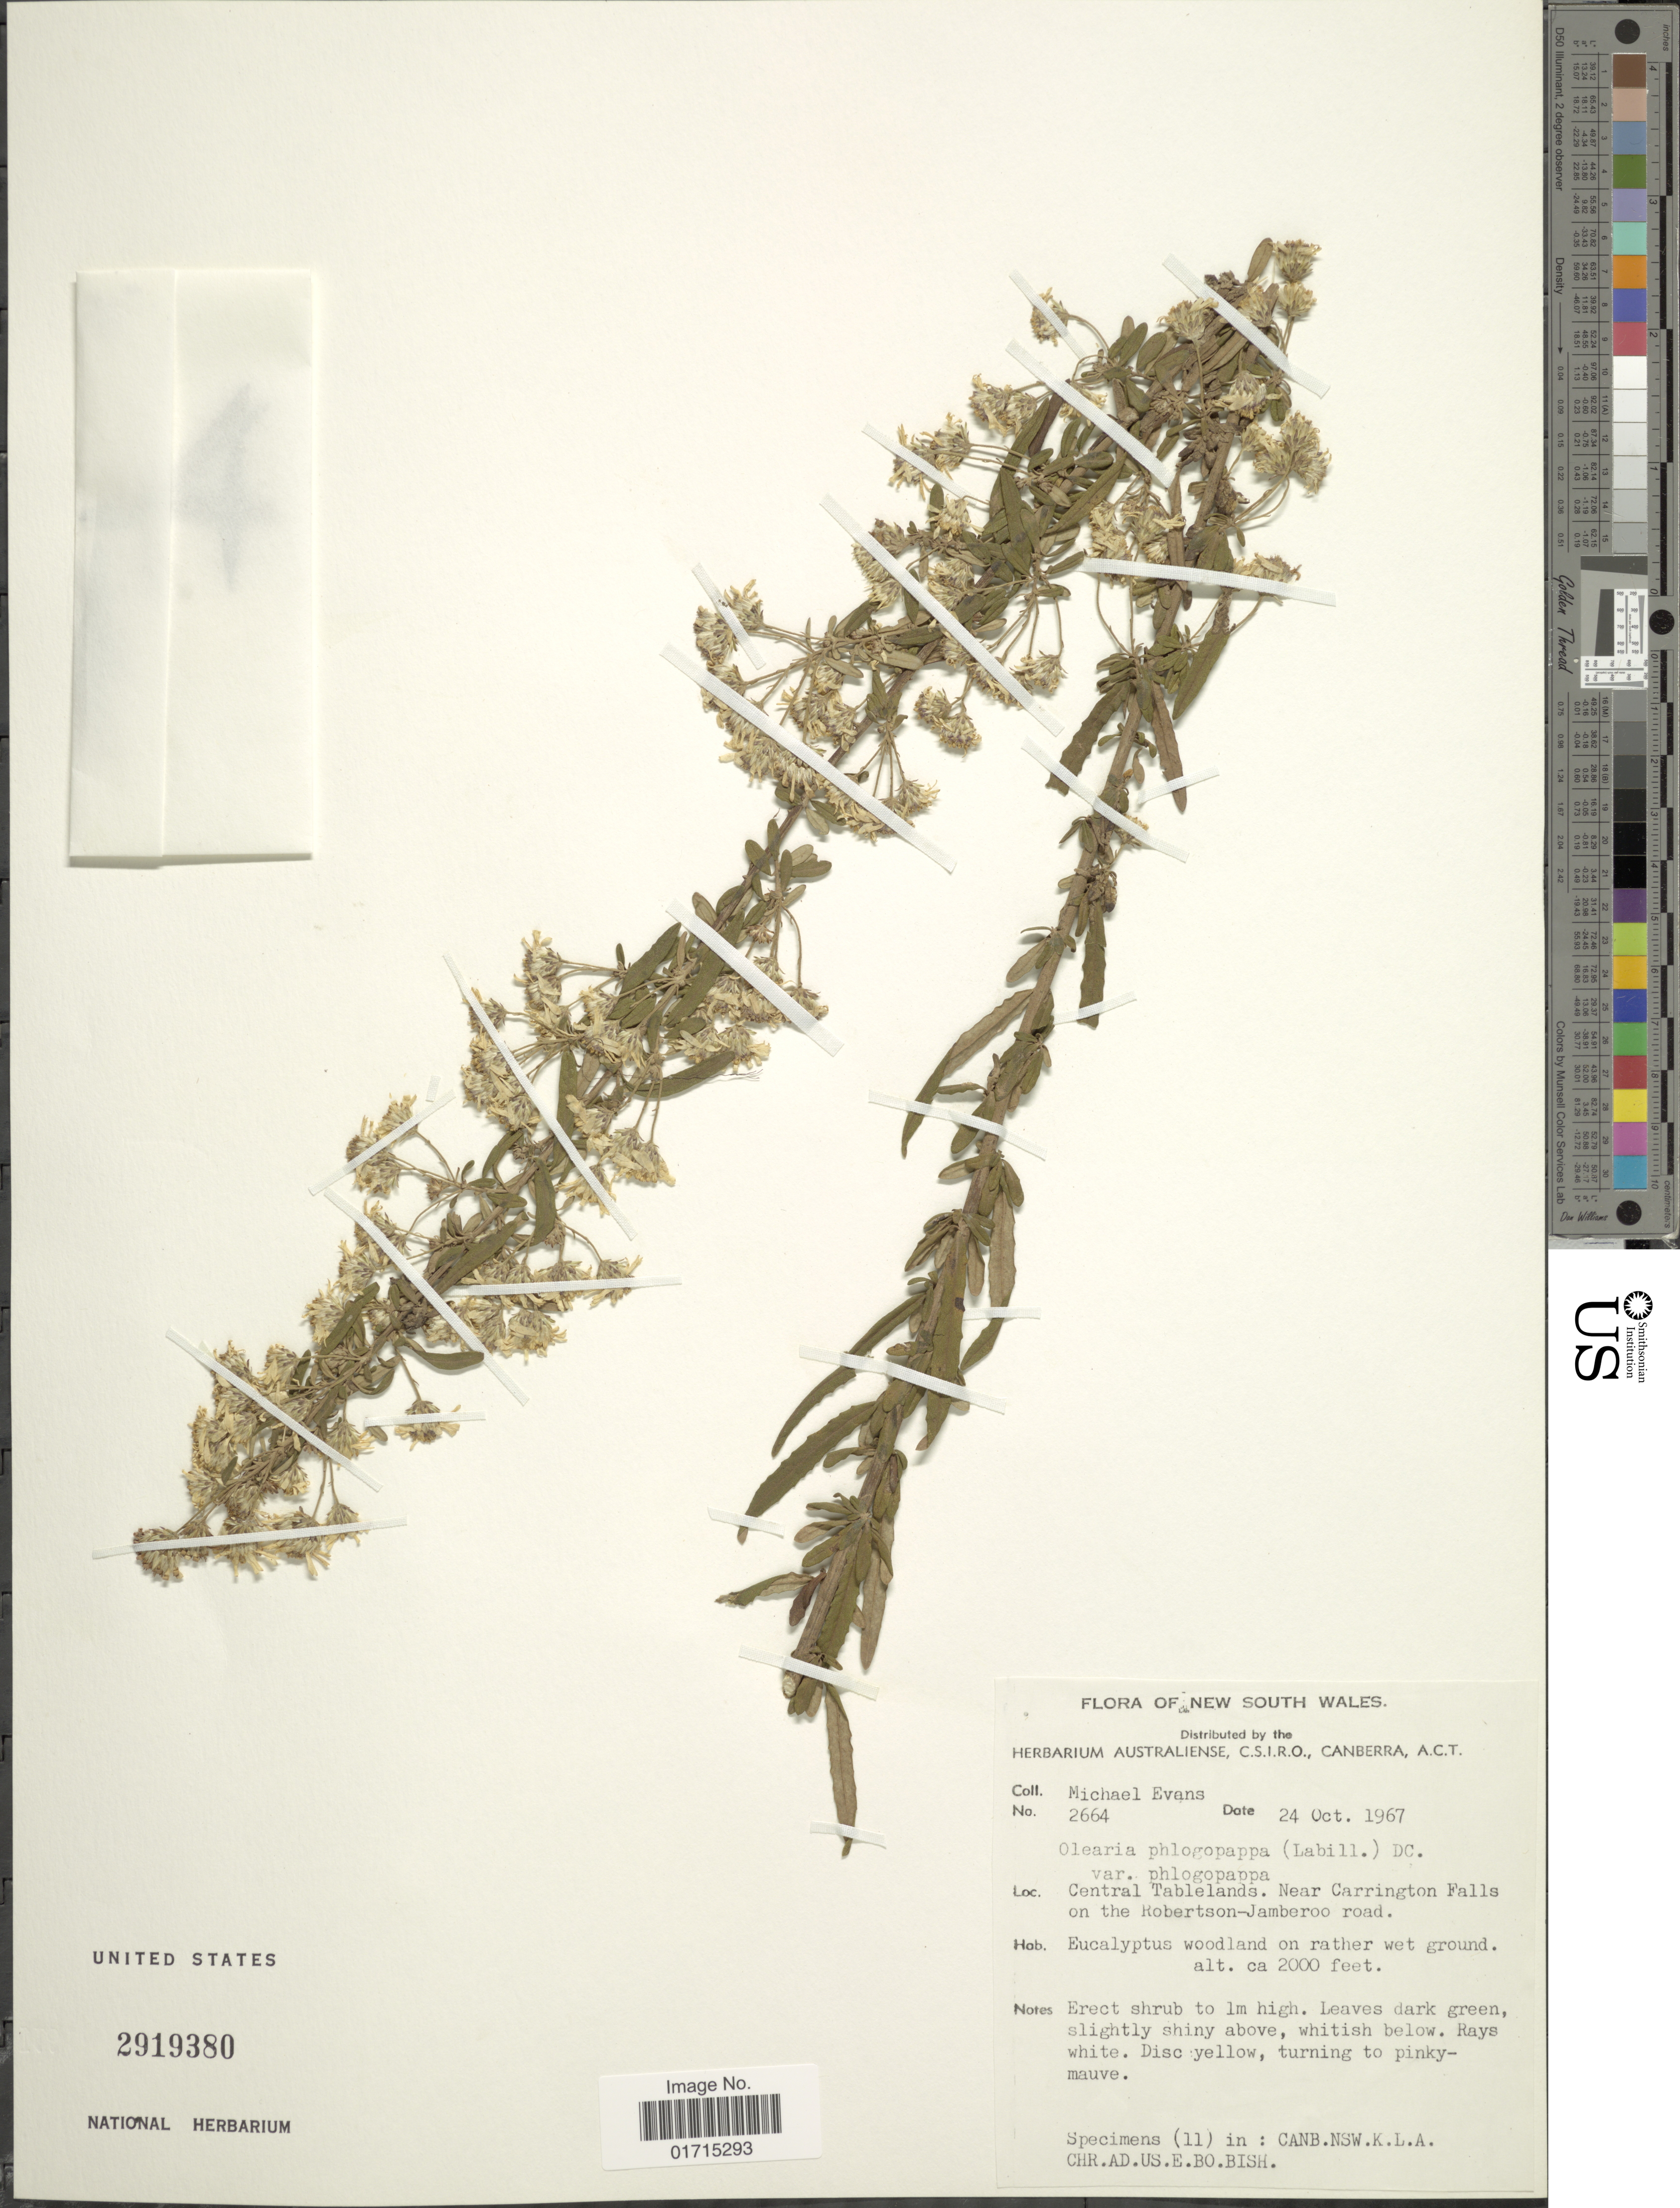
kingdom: Plantae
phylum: Tracheophyta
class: Magnoliopsida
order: Asterales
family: Asteraceae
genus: Olearia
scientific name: Olearia phlogopappa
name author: (Labill.) DC.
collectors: M. Evans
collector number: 2664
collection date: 1967-10-24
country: Australia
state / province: New South Wales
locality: Central Tablelands. Near Carrington Falls on the Robertson-Jamberoo road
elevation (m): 610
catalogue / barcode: US 2919380